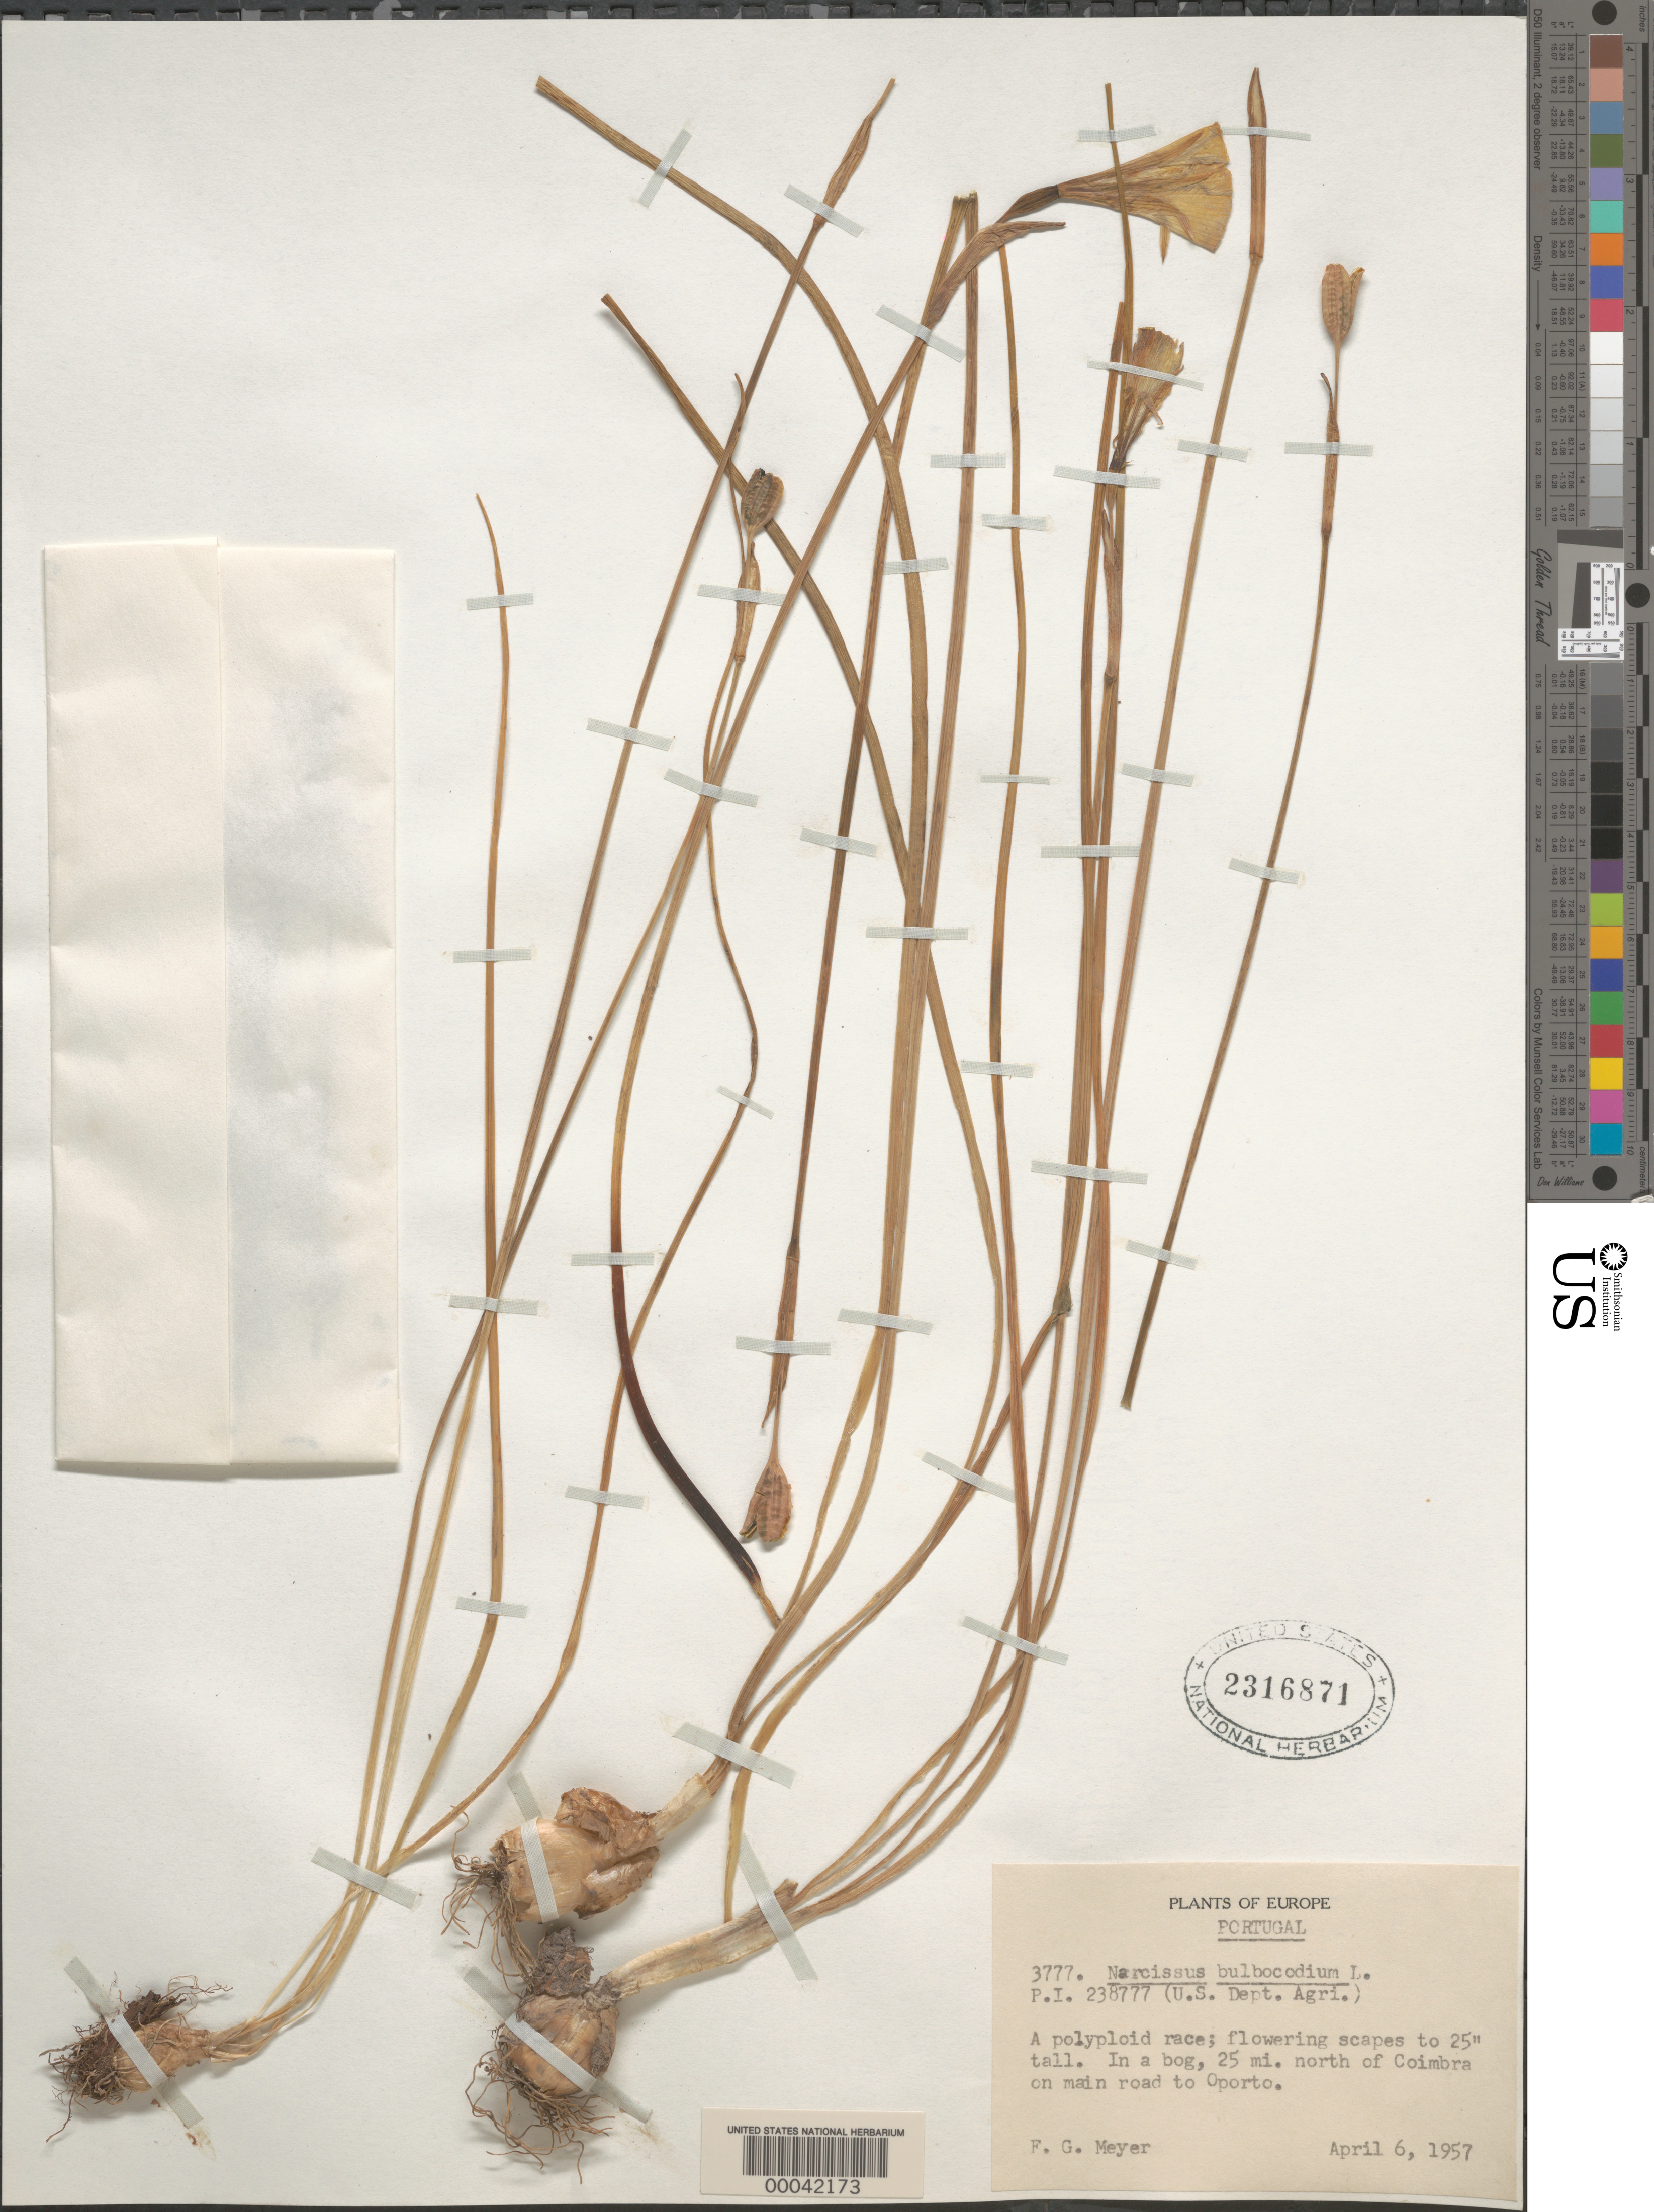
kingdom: Plantae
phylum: Tracheophyta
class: Liliopsida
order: Asparagales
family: Amaryllidaceae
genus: Narcissus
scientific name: Narcissus bulbocodium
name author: L.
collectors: F. G. Meyer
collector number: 3777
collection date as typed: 06 Apr 1957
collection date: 1957-04-06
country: Portugal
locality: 25 mi. n of coimbra on main road to oporto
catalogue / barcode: US 2316871